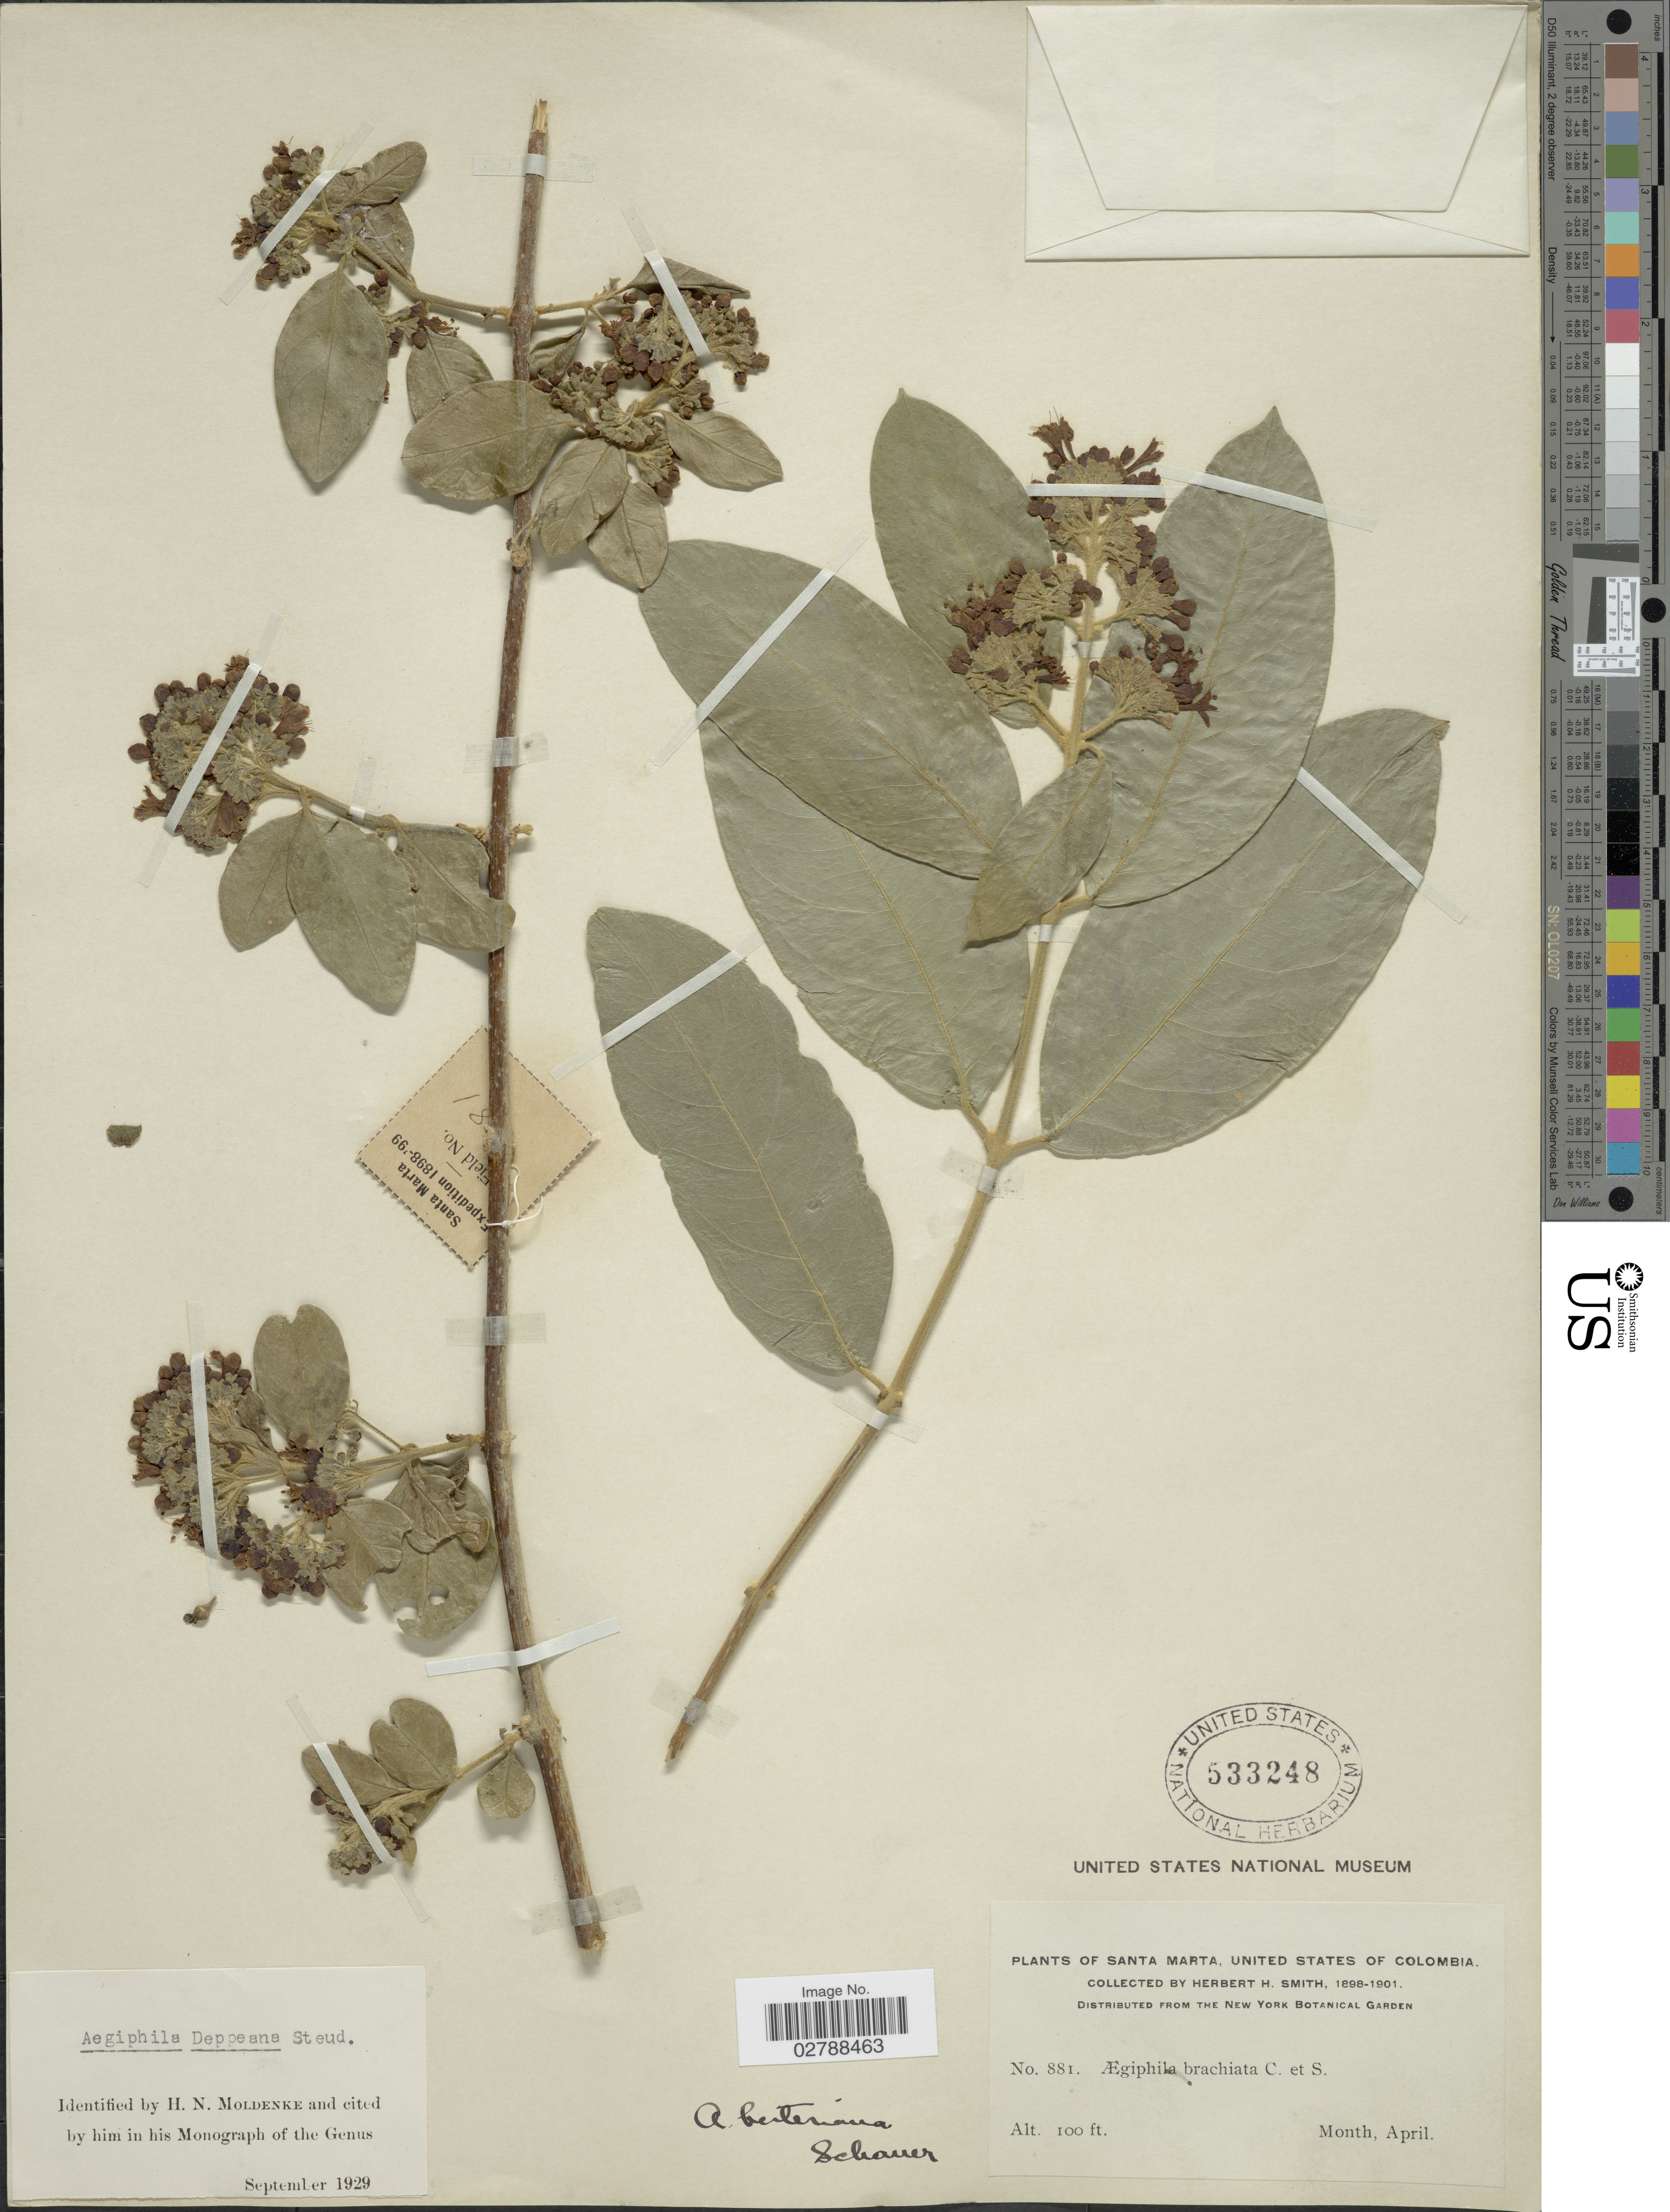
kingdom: Plantae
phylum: Tracheophyta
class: Magnoliopsida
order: Lamiales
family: Lamiaceae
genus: Aegiphila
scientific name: Aegiphila deppeana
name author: Steud.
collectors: Herbert H. Smith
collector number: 881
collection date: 1898-04/1901-04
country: Colombia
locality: Santa Marta, United States of Colombia.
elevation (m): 30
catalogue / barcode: US 533248